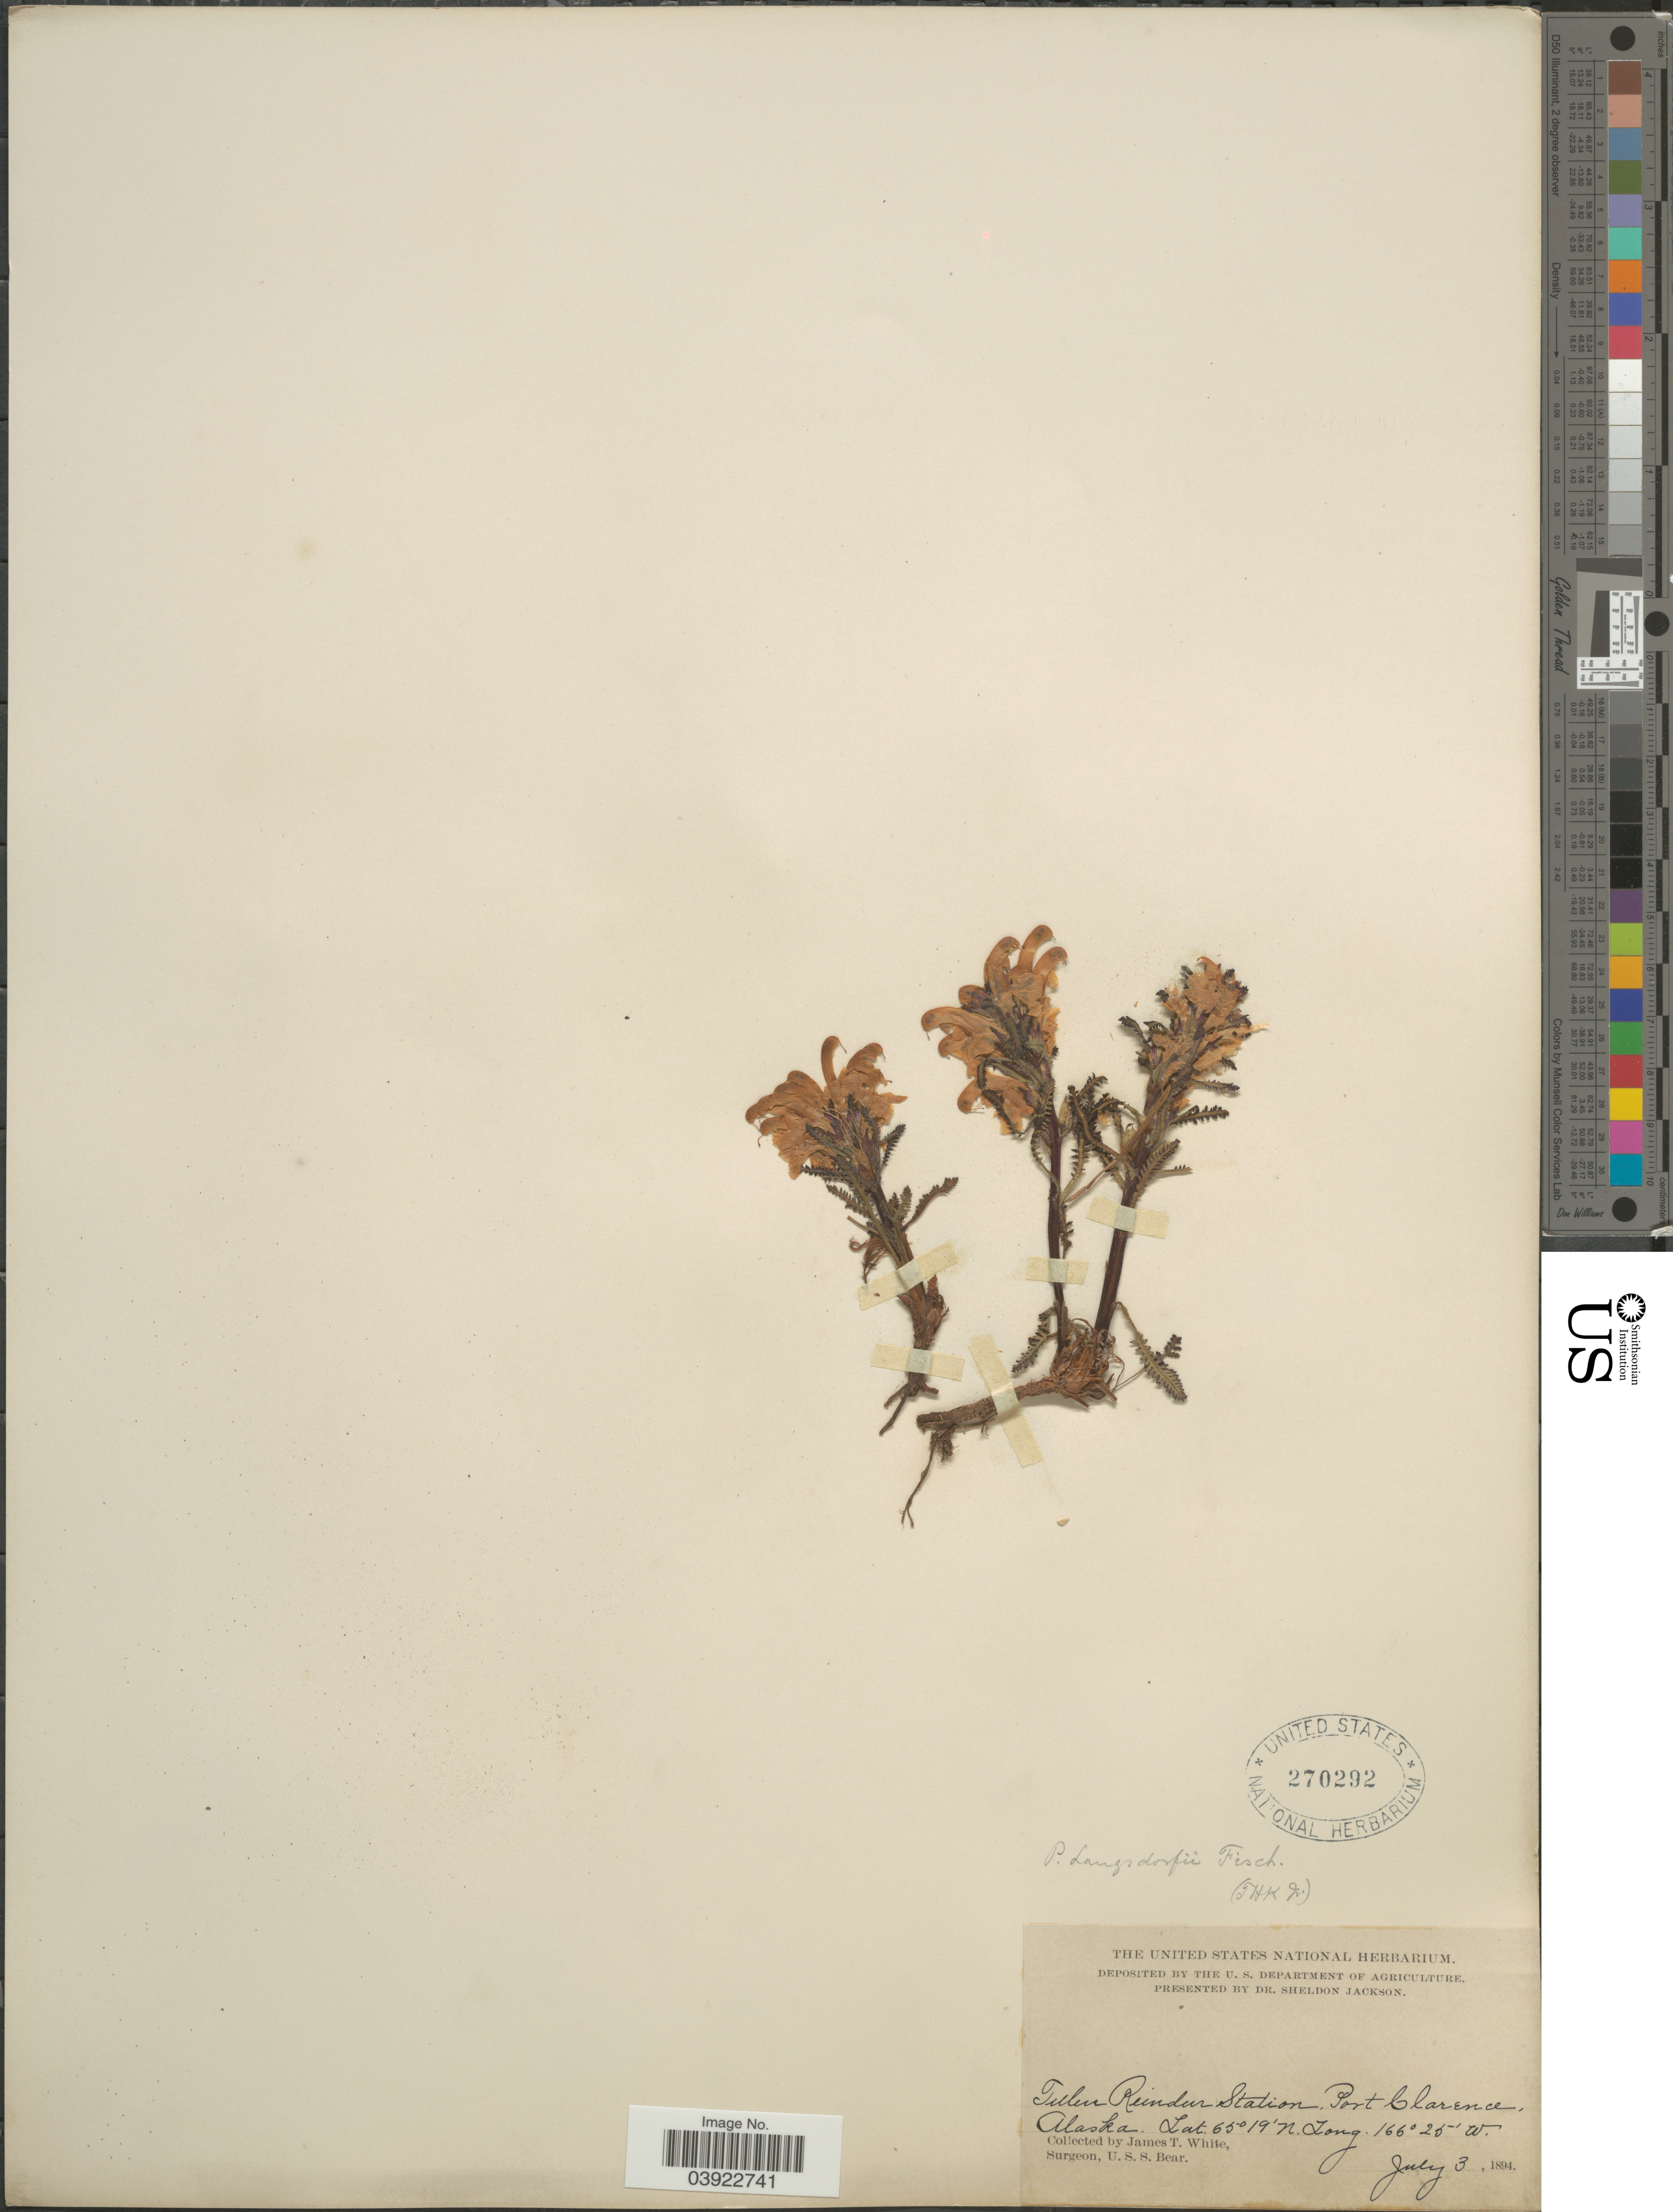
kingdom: Plantae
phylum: Tracheophyta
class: Magnoliopsida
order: Lamiales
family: Orobanchaceae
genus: Pedicularis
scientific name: Pedicularis langsdorffii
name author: Fisch. ex Steven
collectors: J. T. White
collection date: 1894-07-03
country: United States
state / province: Alaska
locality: Teller Reindeer Station. Port Clarence.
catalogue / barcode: US 270292